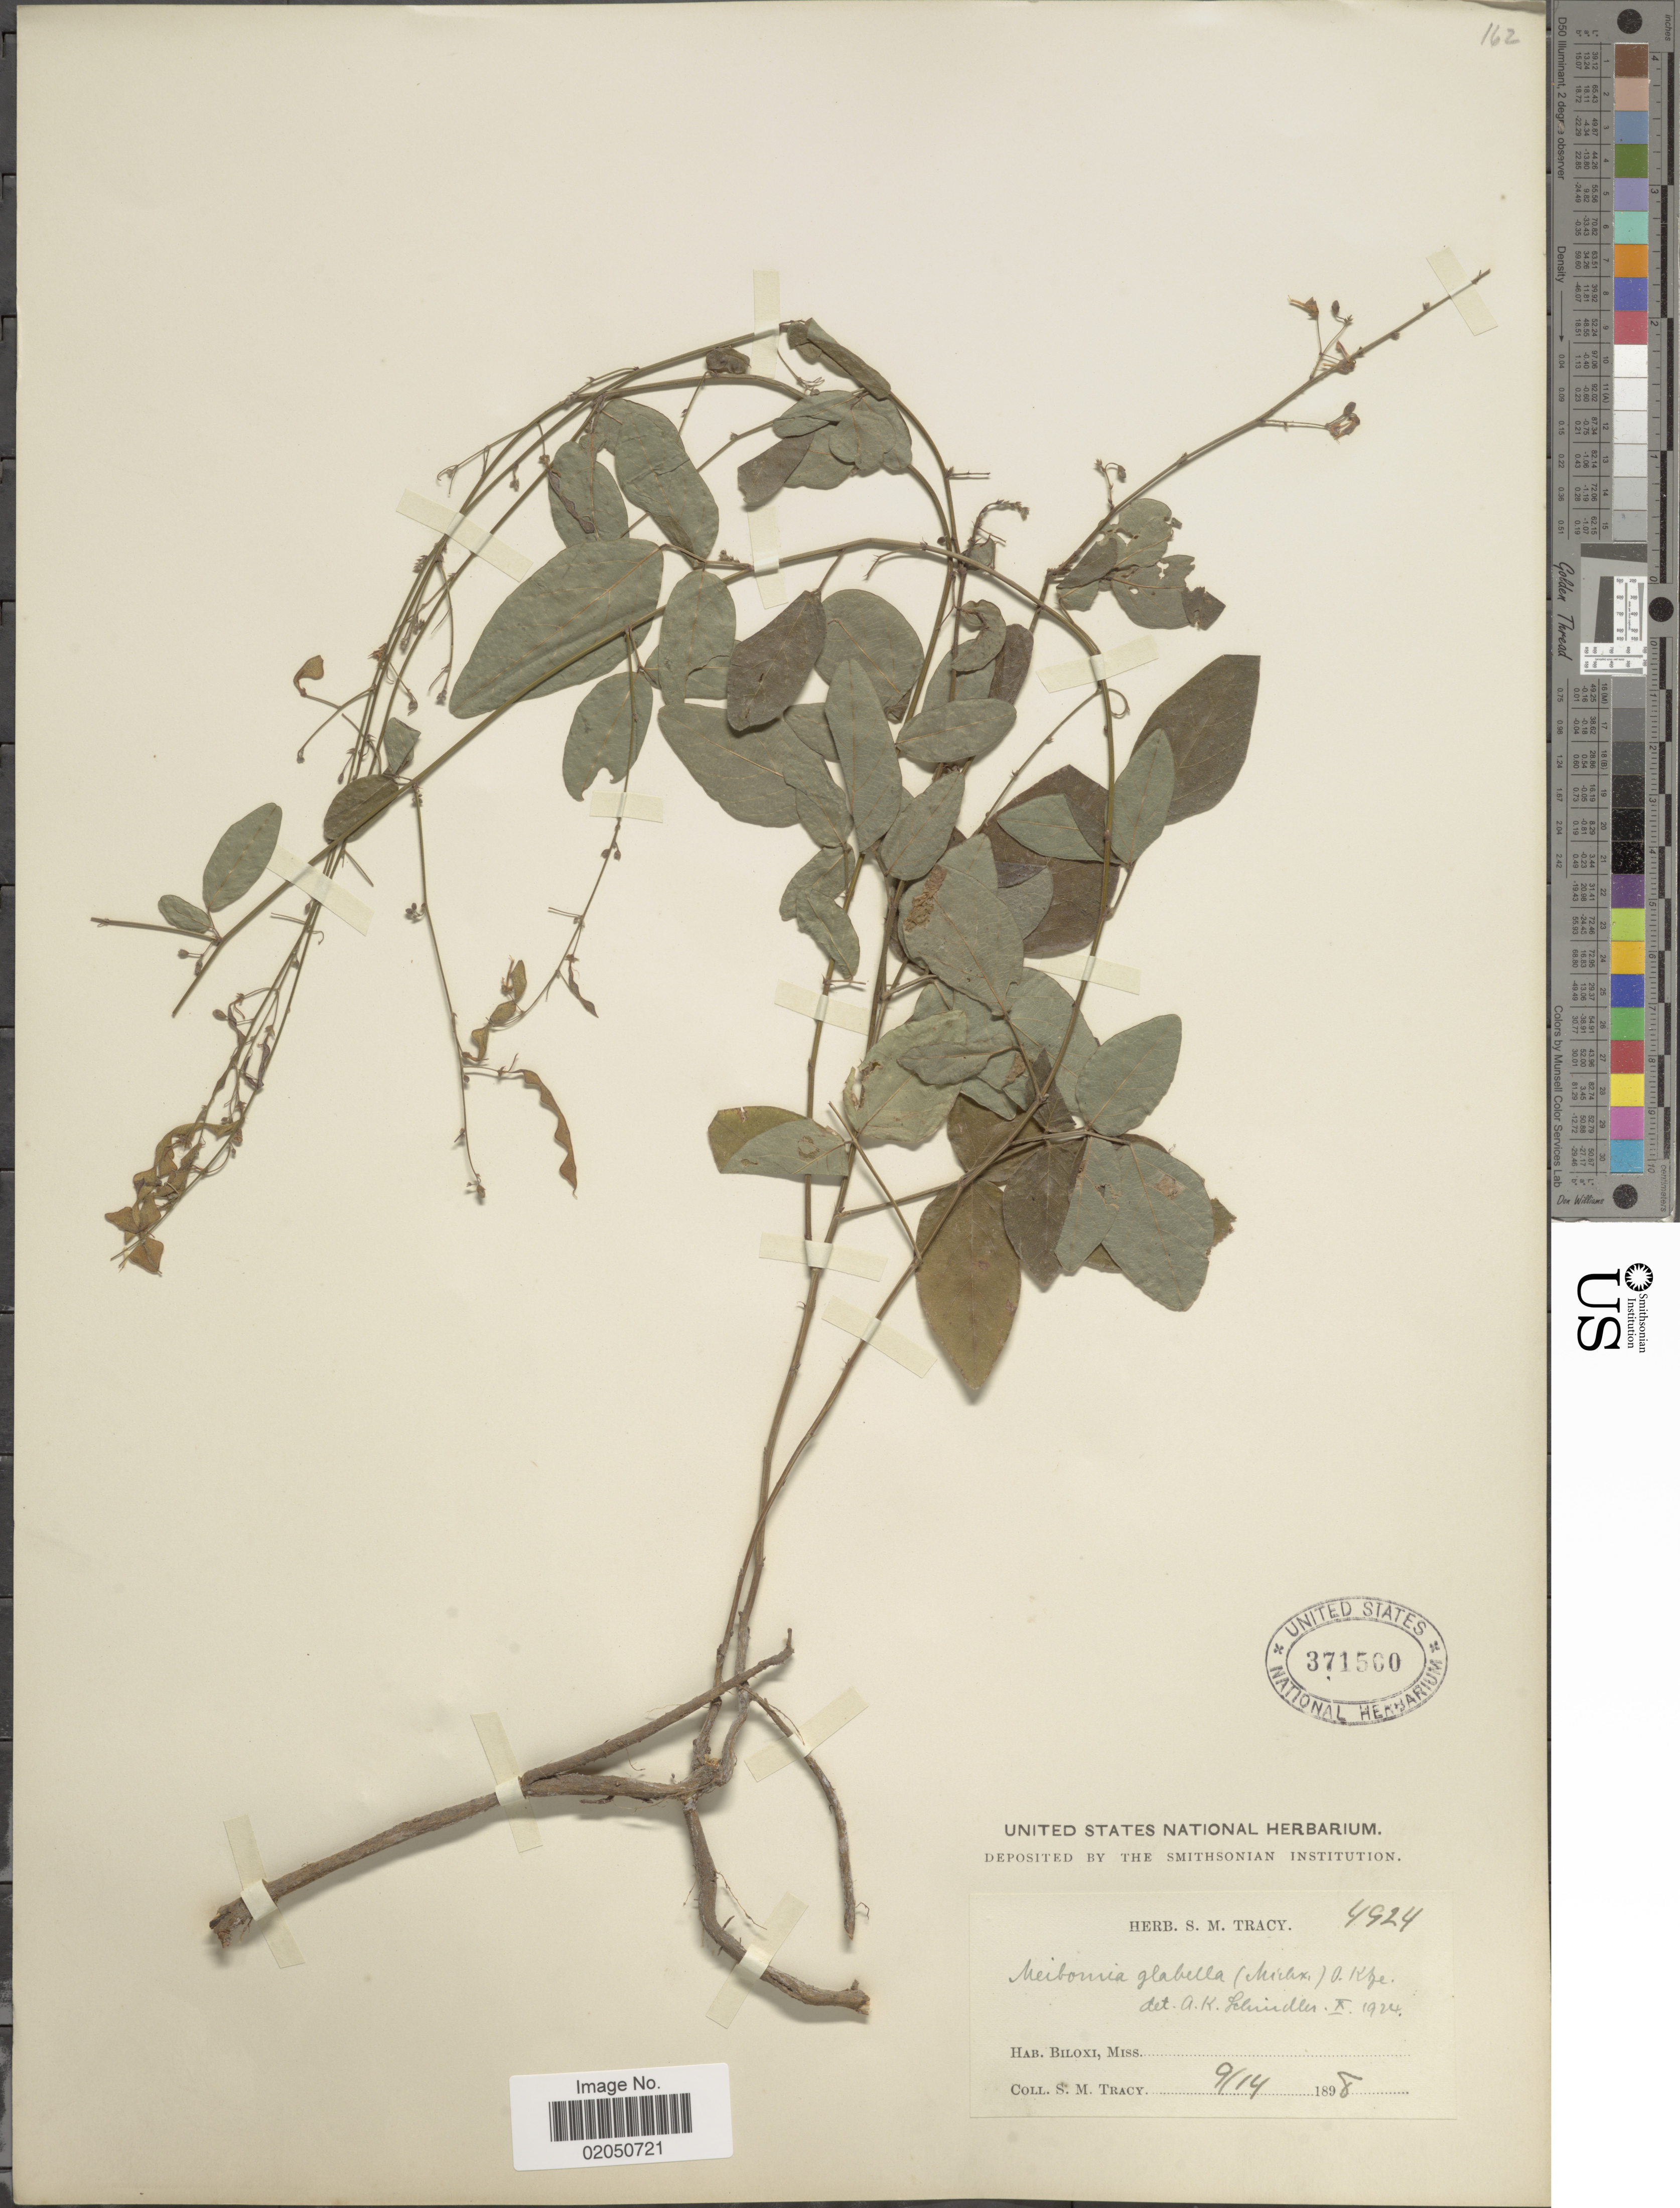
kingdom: Plantae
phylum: Tracheophyta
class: Magnoliopsida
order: Fabales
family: Fabaceae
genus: Desmodium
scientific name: Desmodium glabellum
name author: (Michx.) DC.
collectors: S. M. Tracy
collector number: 4924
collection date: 1898-09-14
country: United States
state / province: Mississippi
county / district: Harrison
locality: Biloxi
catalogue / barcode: US 371500